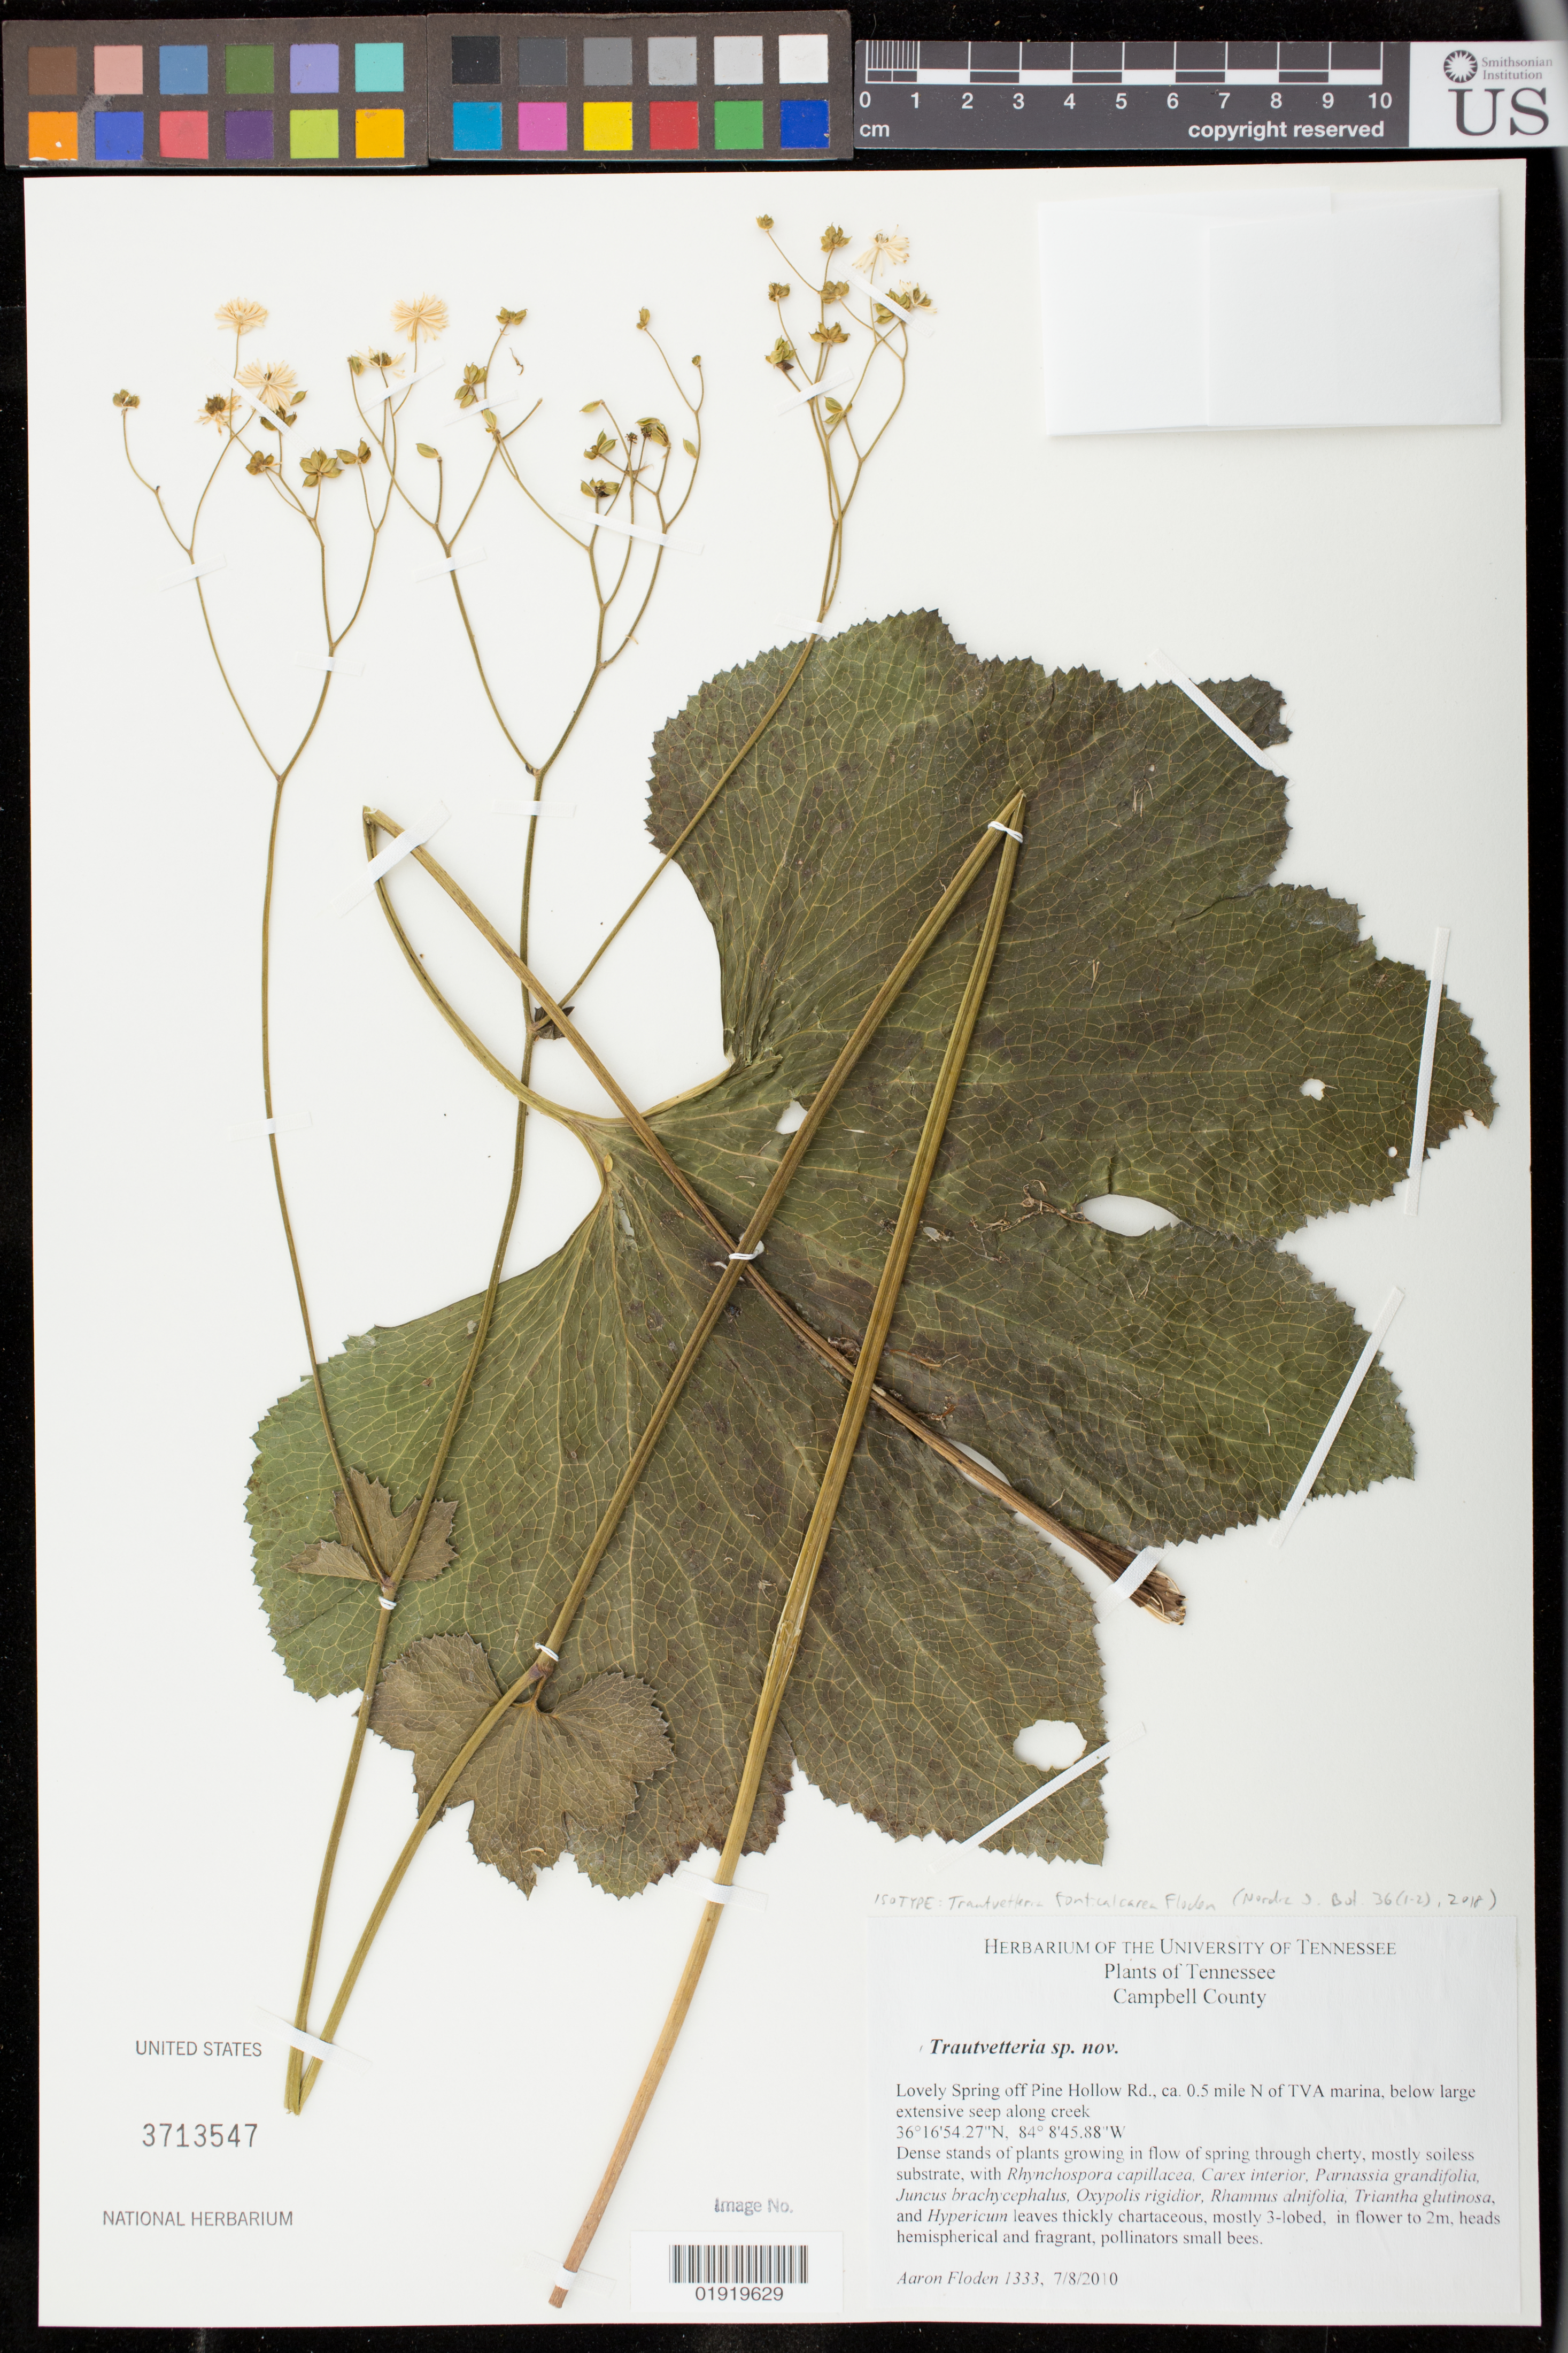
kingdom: Plantae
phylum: Tracheophyta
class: Magnoliopsida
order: Ranunculales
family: Ranunculaceae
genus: Trautvetteria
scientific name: Trautvetteria fonticalcarea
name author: Floden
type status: Isotype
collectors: A. Floden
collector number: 1333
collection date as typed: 7/8/2010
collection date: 2010-07-08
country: United States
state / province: Tennessee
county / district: Campbell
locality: Campbell County. Lovely Spring off Pine Hollow Rd., ca. 0.5 mile N of TVA marina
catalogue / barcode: US 3713547